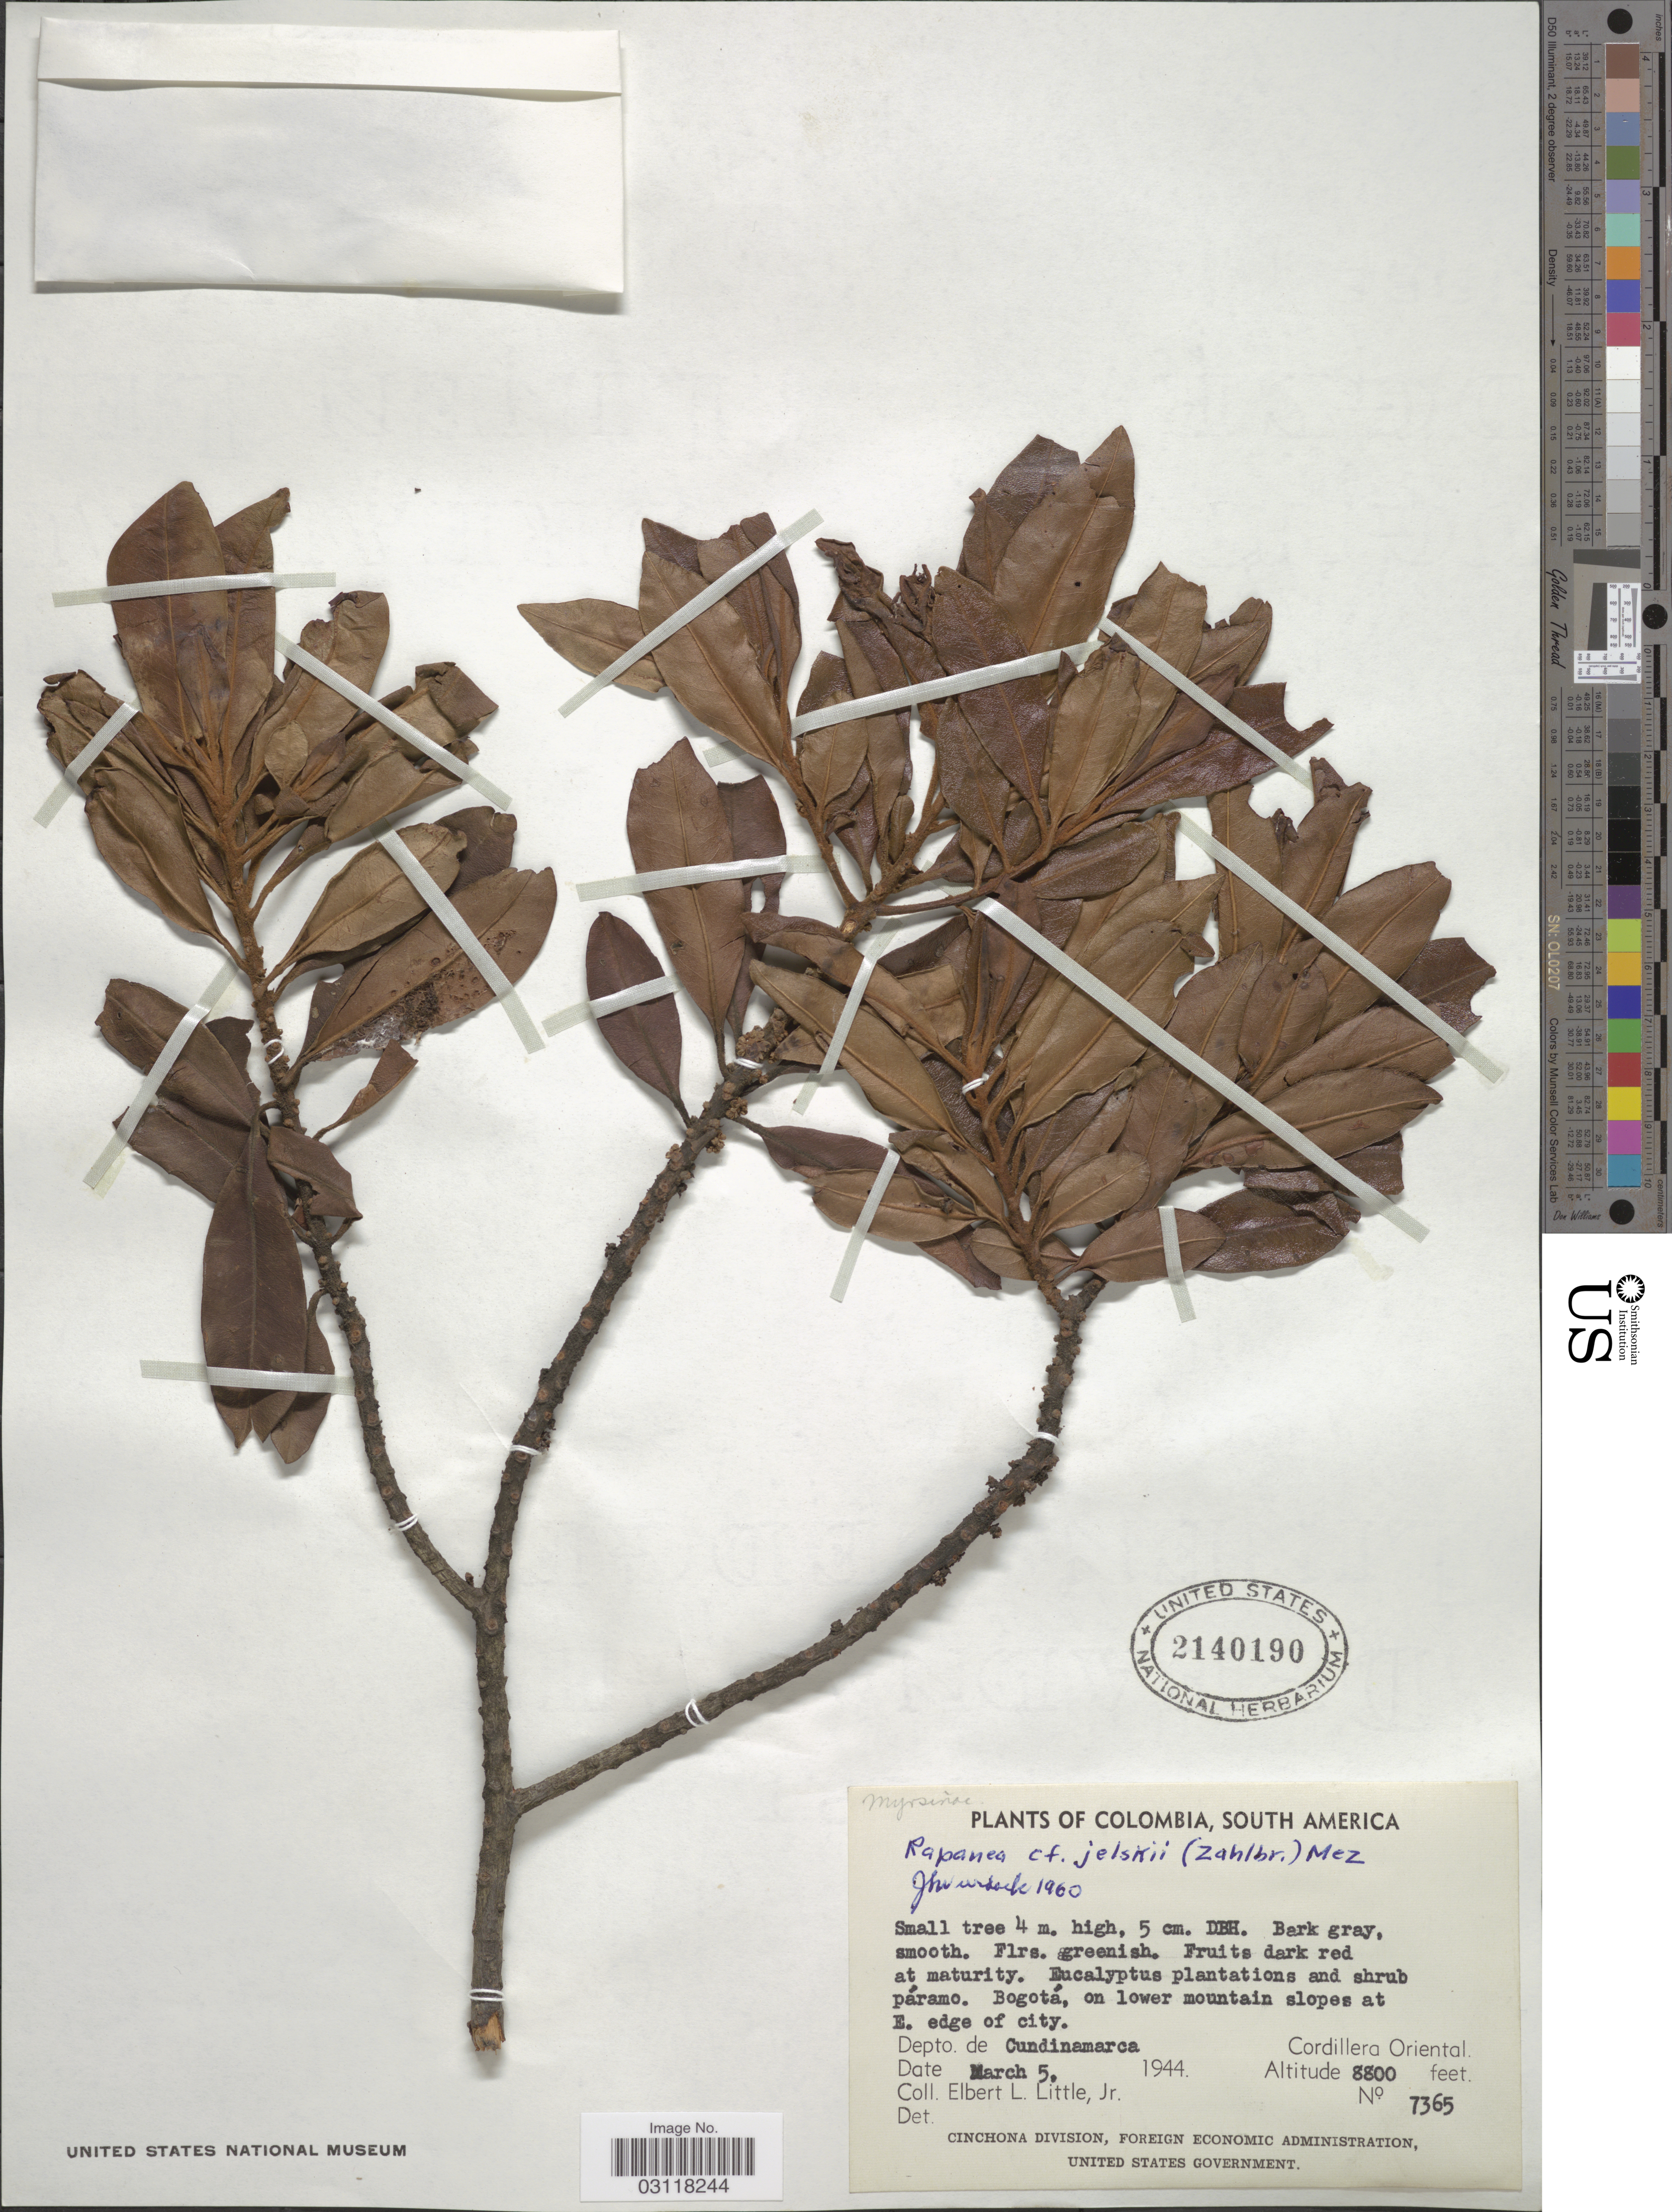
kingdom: Plantae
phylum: Tracheophyta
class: Magnoliopsida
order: Ericales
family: Primulaceae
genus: Rapanea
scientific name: Rapanea jelskii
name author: Mez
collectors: E. L. Little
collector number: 7365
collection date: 1944-03-05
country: Colombia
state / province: Cundinamarca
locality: Bogotá, on lower mountain slopes at E. edge of city. Depto. de Cundinamarca. Cordillera Oriental.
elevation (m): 2682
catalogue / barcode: US 2140190